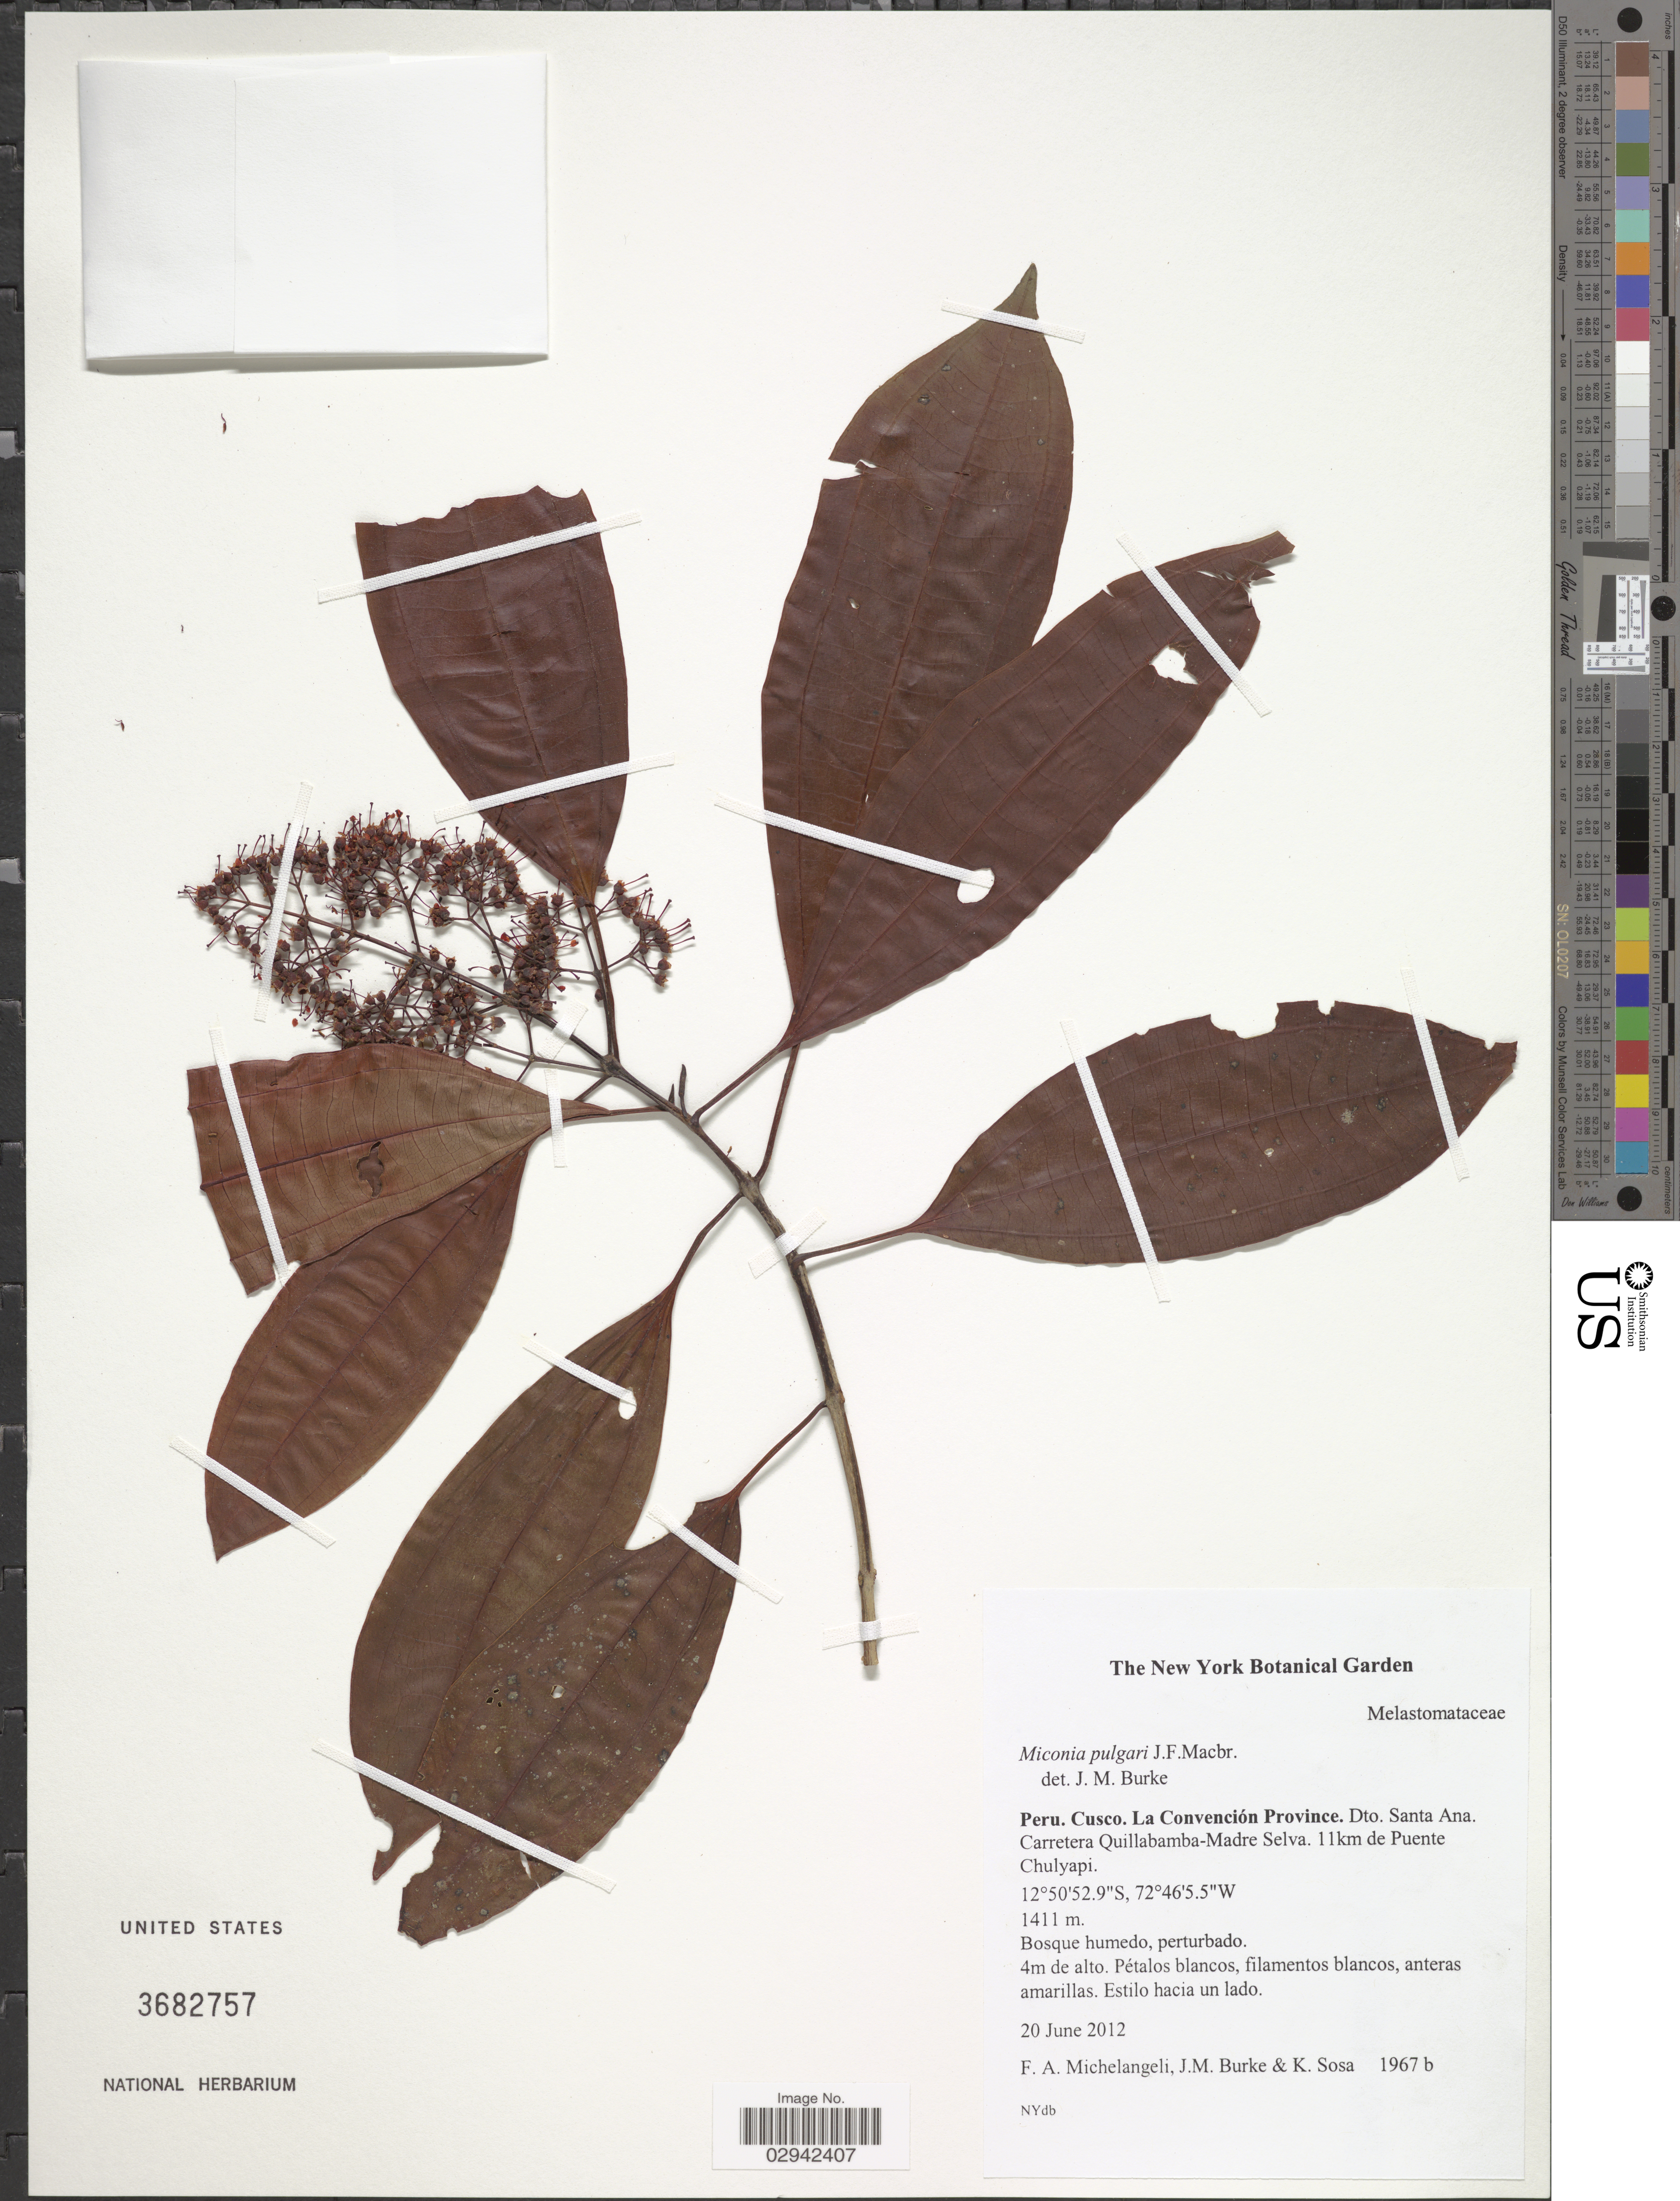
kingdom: Plantae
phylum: Tracheophyta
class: Magnoliopsida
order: Myrtales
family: Melastomataceae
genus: Miconia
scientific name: Miconia pulgari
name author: J.F. Macbr.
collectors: F. A. Michelangeli, Jac. M. Burke & K. Sosa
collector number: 1967b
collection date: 2012-06-20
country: Peru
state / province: Cusco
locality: La Convención Province, Dto. Santa Ana, Carretera Quillabamba-Madre Selva, 11km de Puente Chulyapi.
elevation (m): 1411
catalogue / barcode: US 3682757